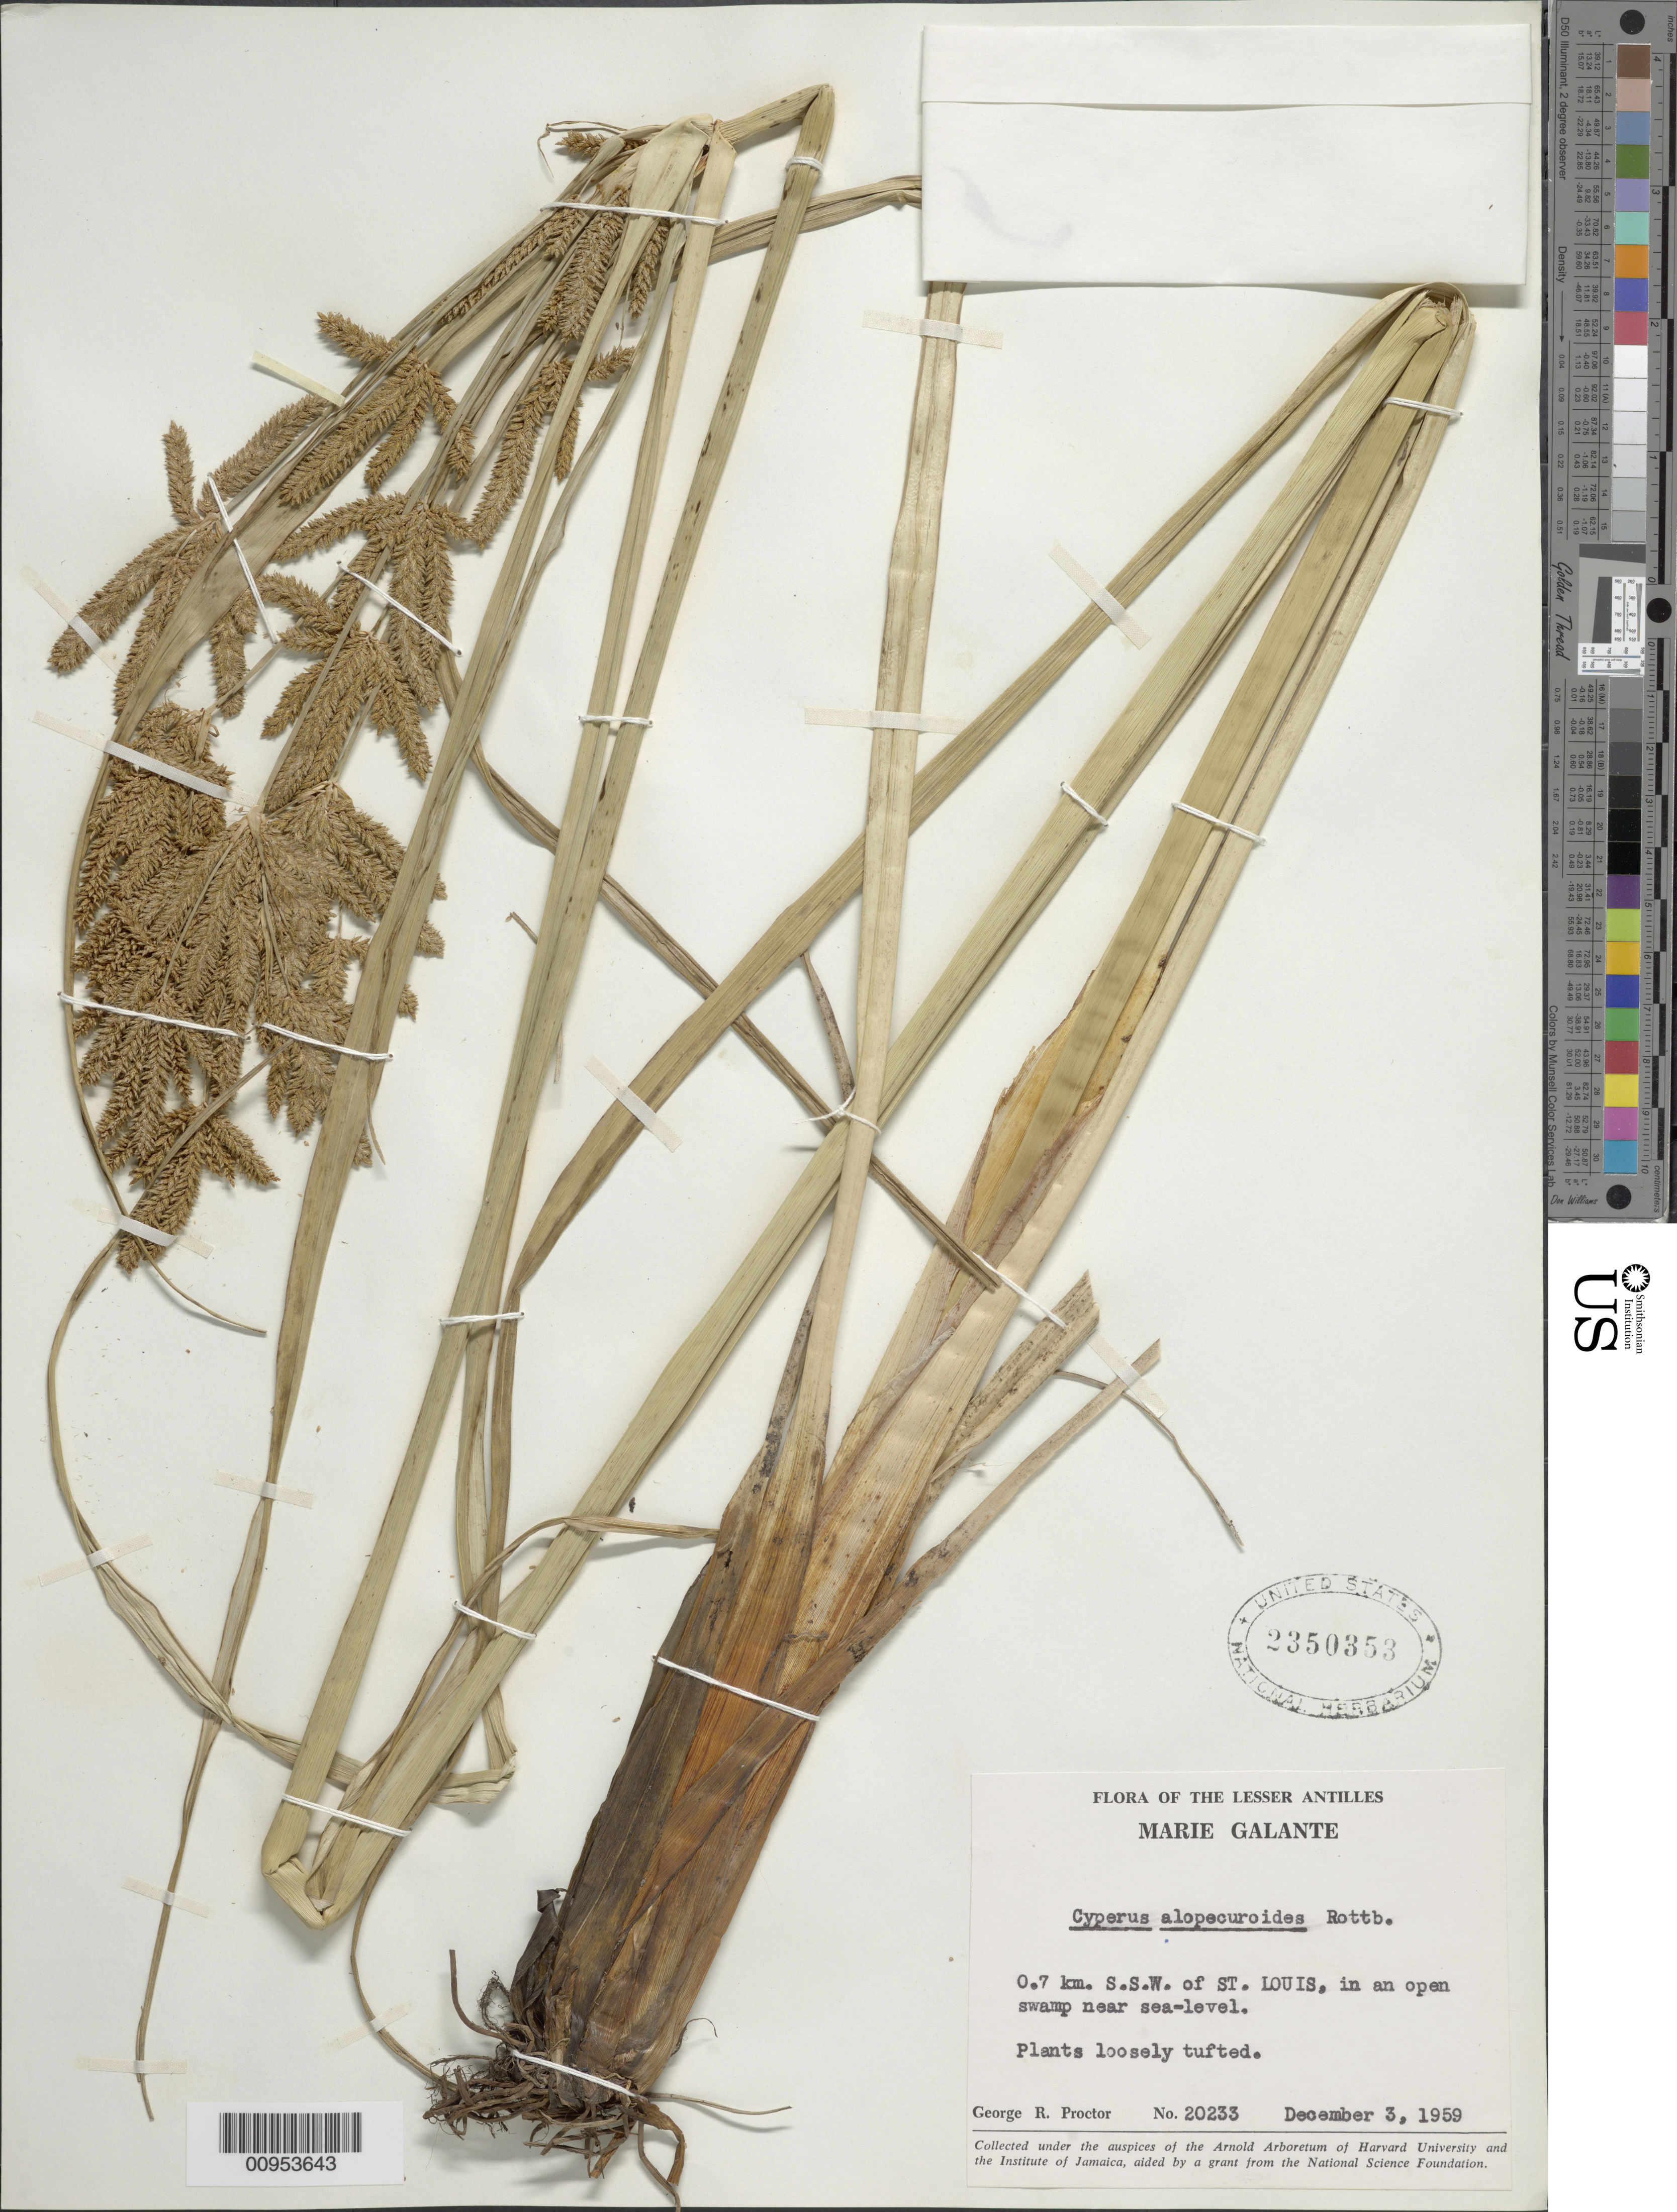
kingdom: Plantae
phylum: Tracheophyta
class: Liliopsida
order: Poales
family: Cyperaceae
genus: Cyperus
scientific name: Cyperus alopecuroides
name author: Rottb.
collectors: G. R. Proctor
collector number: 20233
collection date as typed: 03 Dec 1959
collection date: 1959-12-03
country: Guadeloupe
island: Marie Galante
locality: Swamp 0.7 km SSW of St. Louis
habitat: In an open swamp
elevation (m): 0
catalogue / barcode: US 2350353